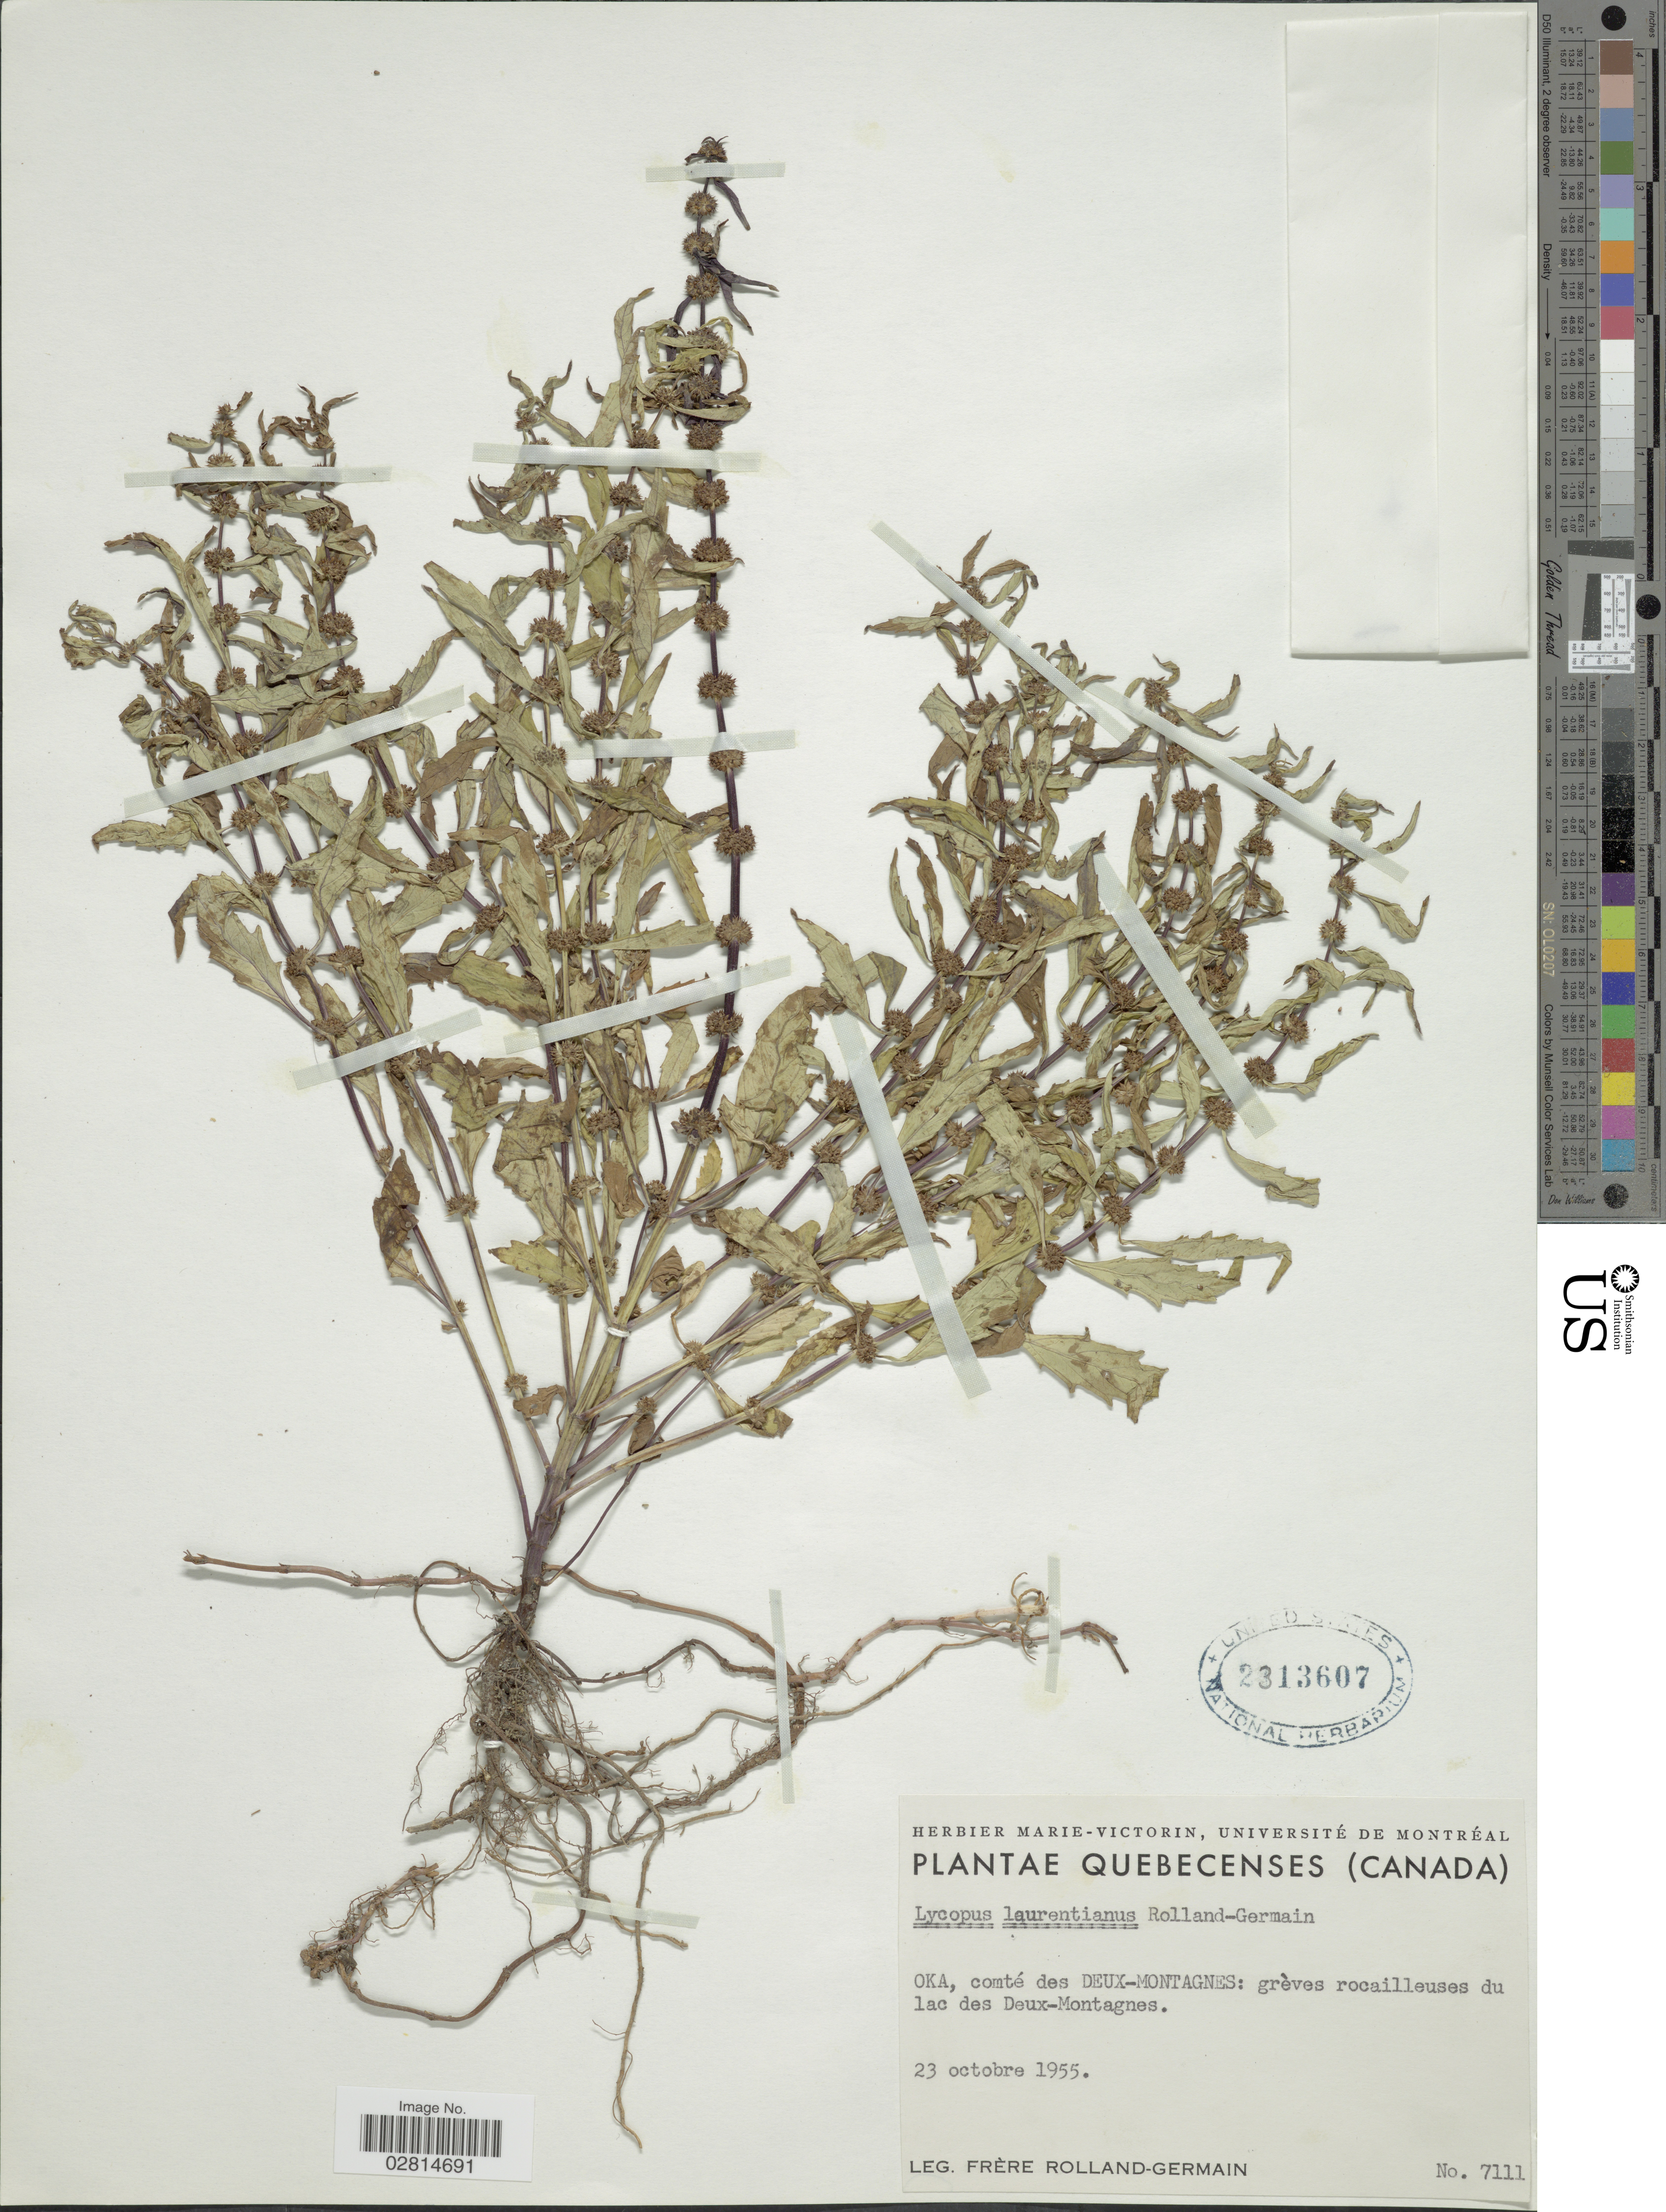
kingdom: Plantae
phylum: Tracheophyta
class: Magnoliopsida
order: Lamiales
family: Lamiaceae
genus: Lycopus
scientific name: Lycopus laurentianus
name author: Rolland-Germain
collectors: Rolland-Germain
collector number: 7111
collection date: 1955-10-23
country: Canada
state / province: Quebec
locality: Oka, comté des Deux-Montagnes: grèves rocailleuses du lac des Deux-Montagnes.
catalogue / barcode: US 2313607